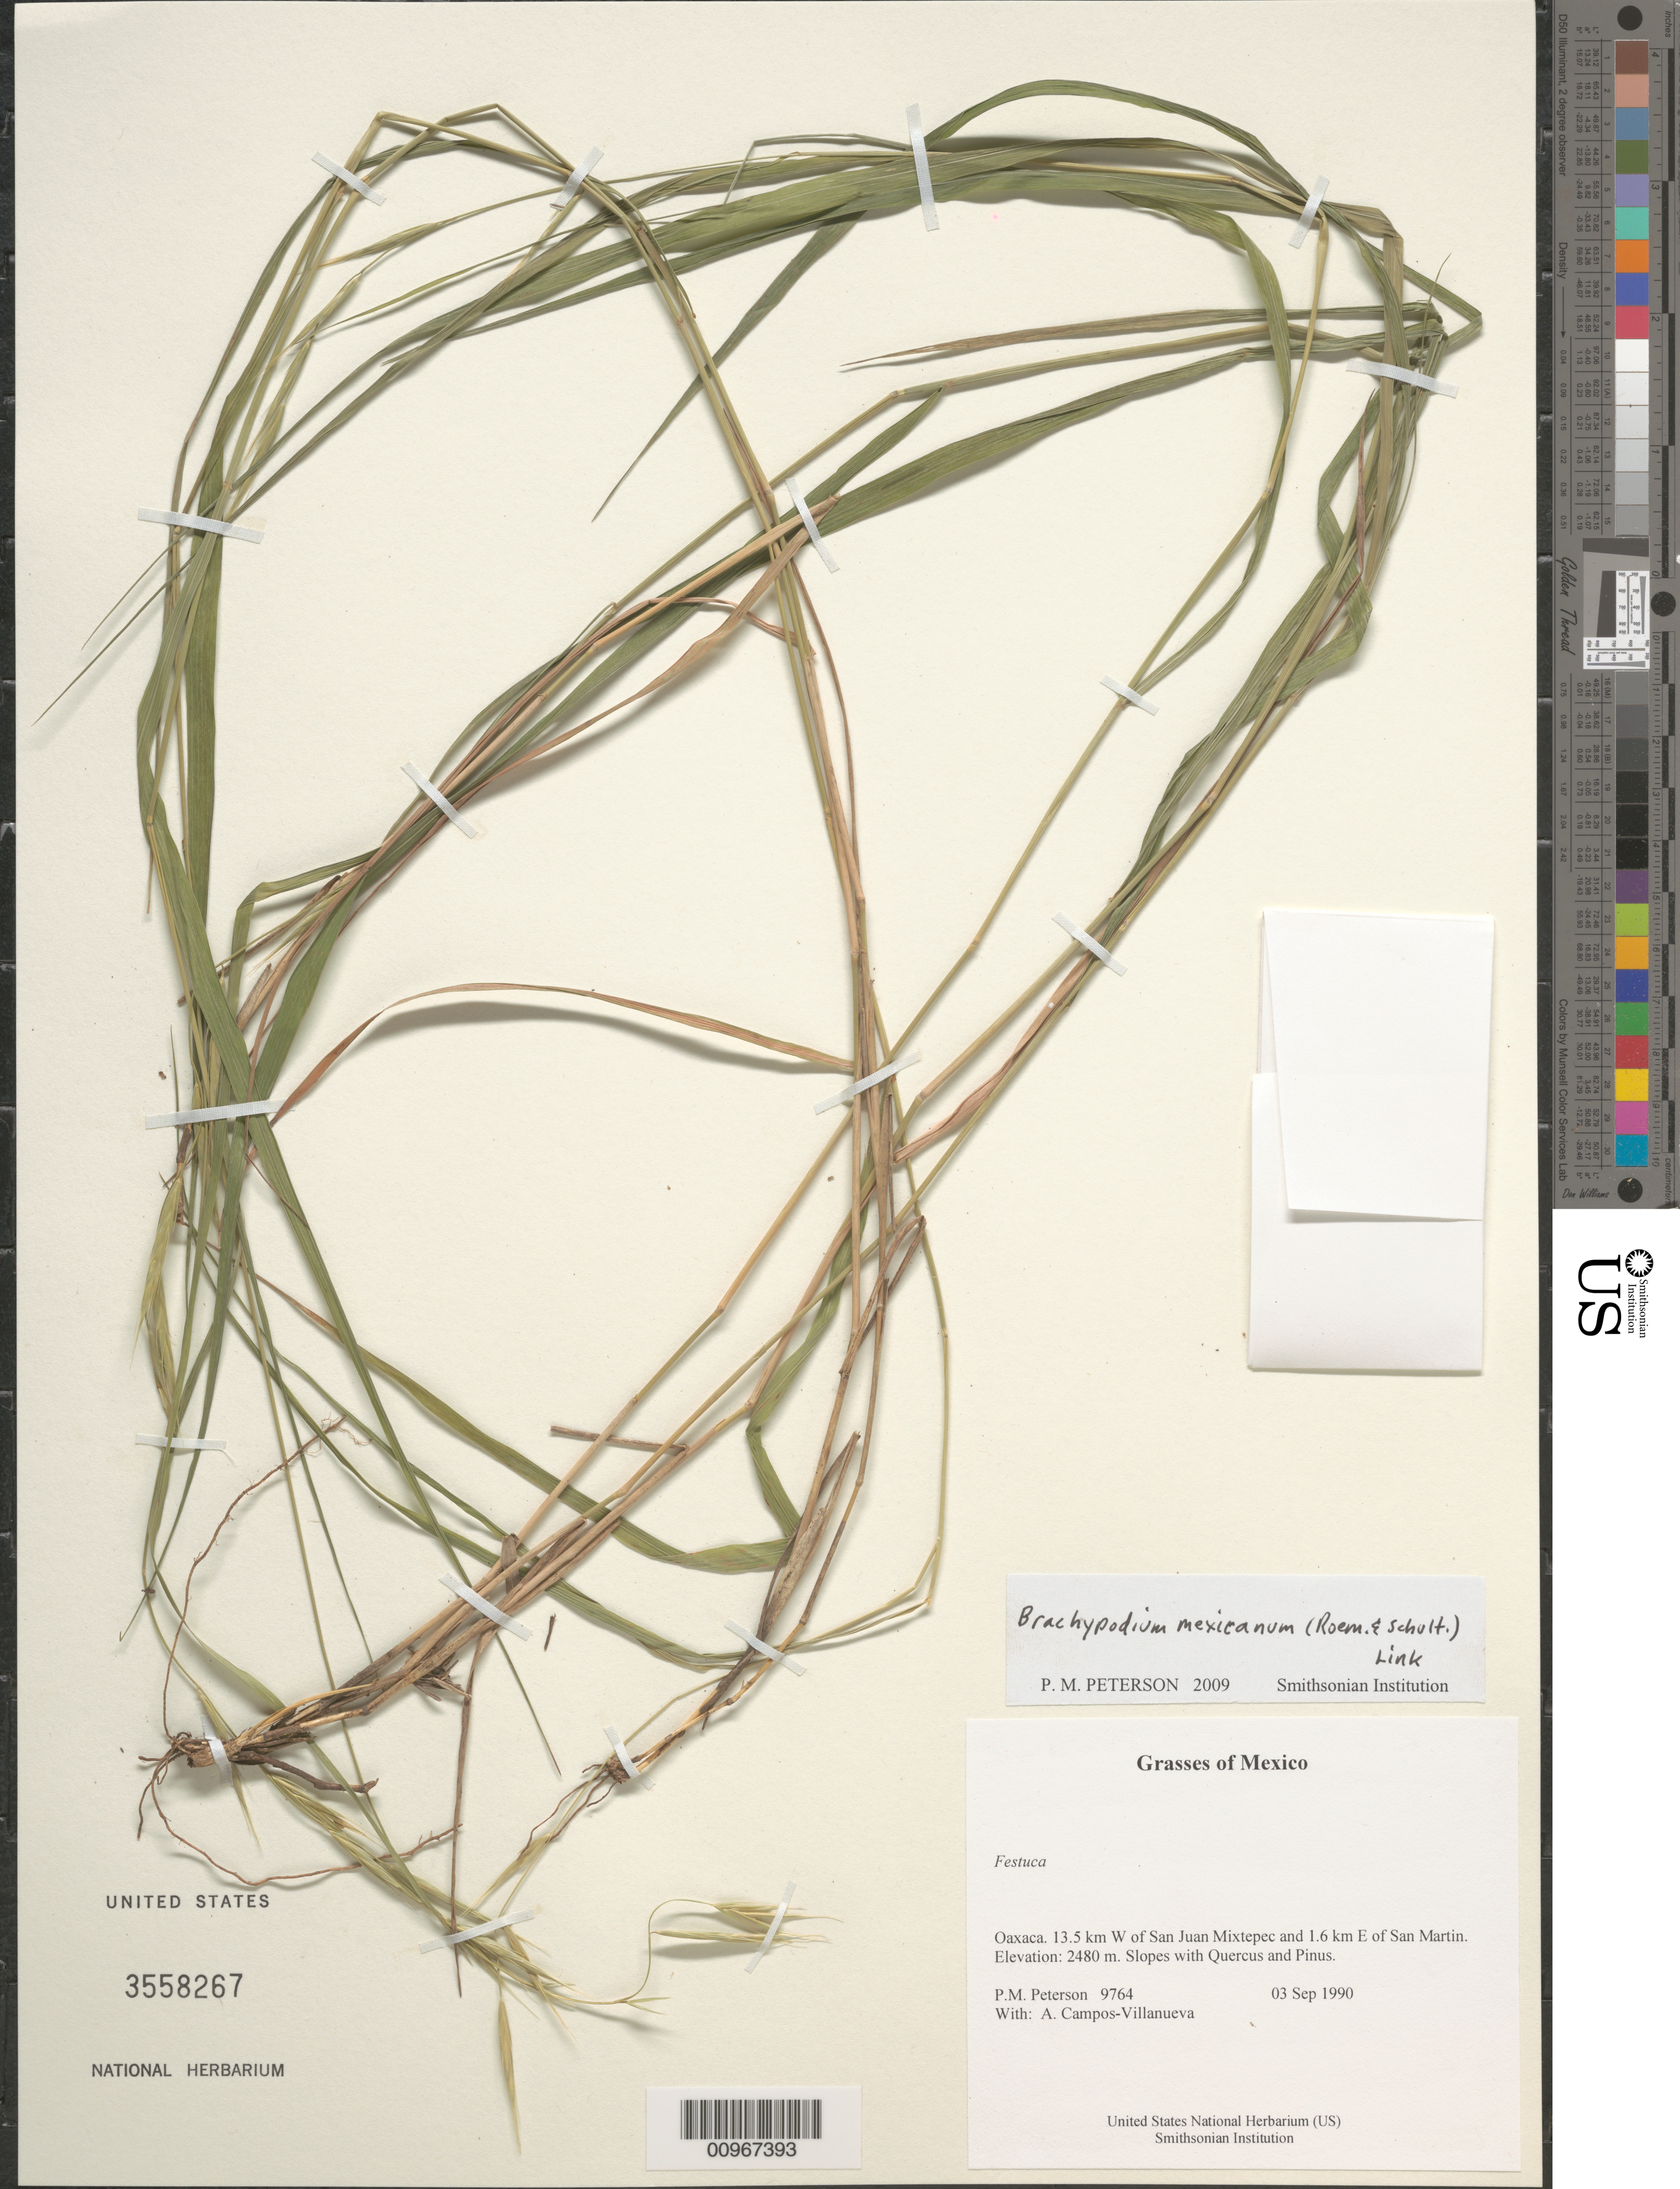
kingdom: Plantae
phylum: Tracheophyta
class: Liliopsida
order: Poales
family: Poaceae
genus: Brachypodium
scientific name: Brachypodium mexicanum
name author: (Roem. & Schult.) Link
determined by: Peterson, Paul M., (BOT), Smithsonian Institution - National Museum of Natural History (UNITED STATES)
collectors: P. M. Peterson & A. Campos-Villanueva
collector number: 09764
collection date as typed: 03 Sep 1990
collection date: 1990-09-03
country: Mexico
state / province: Oaxaca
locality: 13.5 km W of San Juan Mixtepec and 1.6 km E of San Martin.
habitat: Slopes with Quercus and Pinus.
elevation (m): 2480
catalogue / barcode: US 3558267